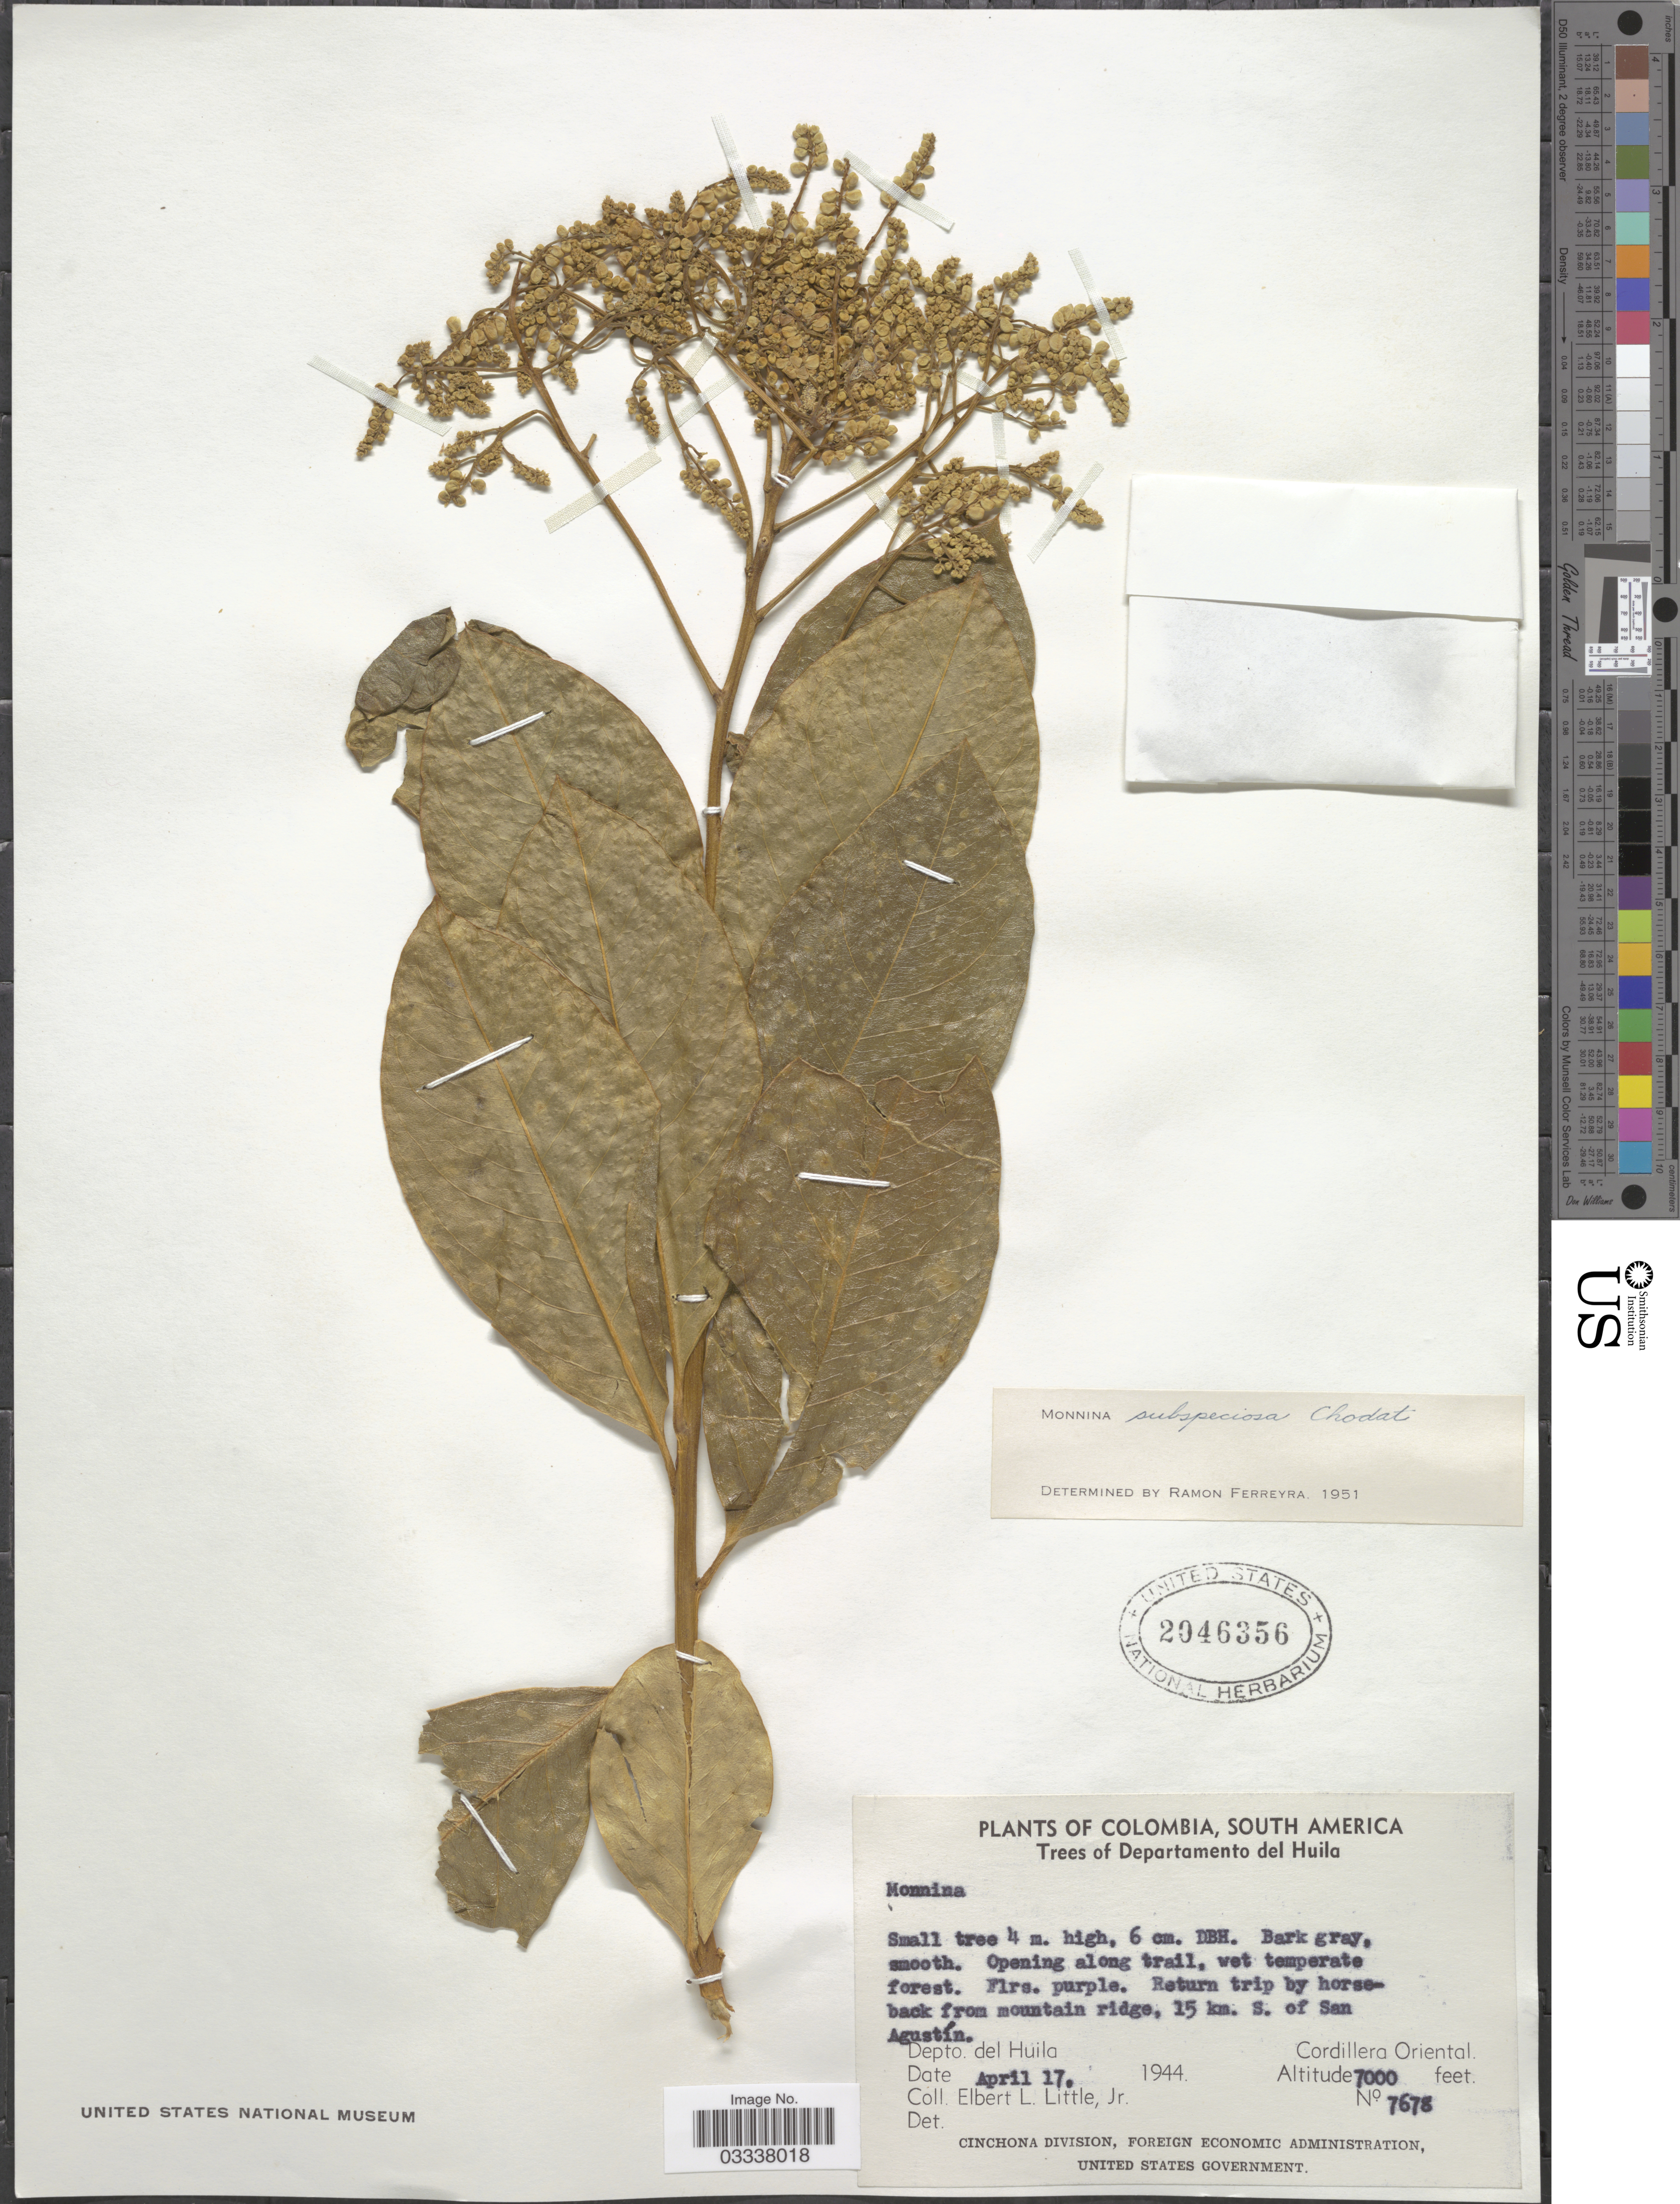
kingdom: Plantae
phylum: Tracheophyta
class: Magnoliopsida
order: Fabales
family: Polygalaceae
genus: Monnina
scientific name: Monnina subspeciosa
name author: Chodat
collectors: E. L. Little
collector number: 7678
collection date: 1944-04-17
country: Colombia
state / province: Huila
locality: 15 km. S. of San Agustín. Depto. del Huila, Cordillera Oriental.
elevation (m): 2134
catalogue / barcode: US 2046356